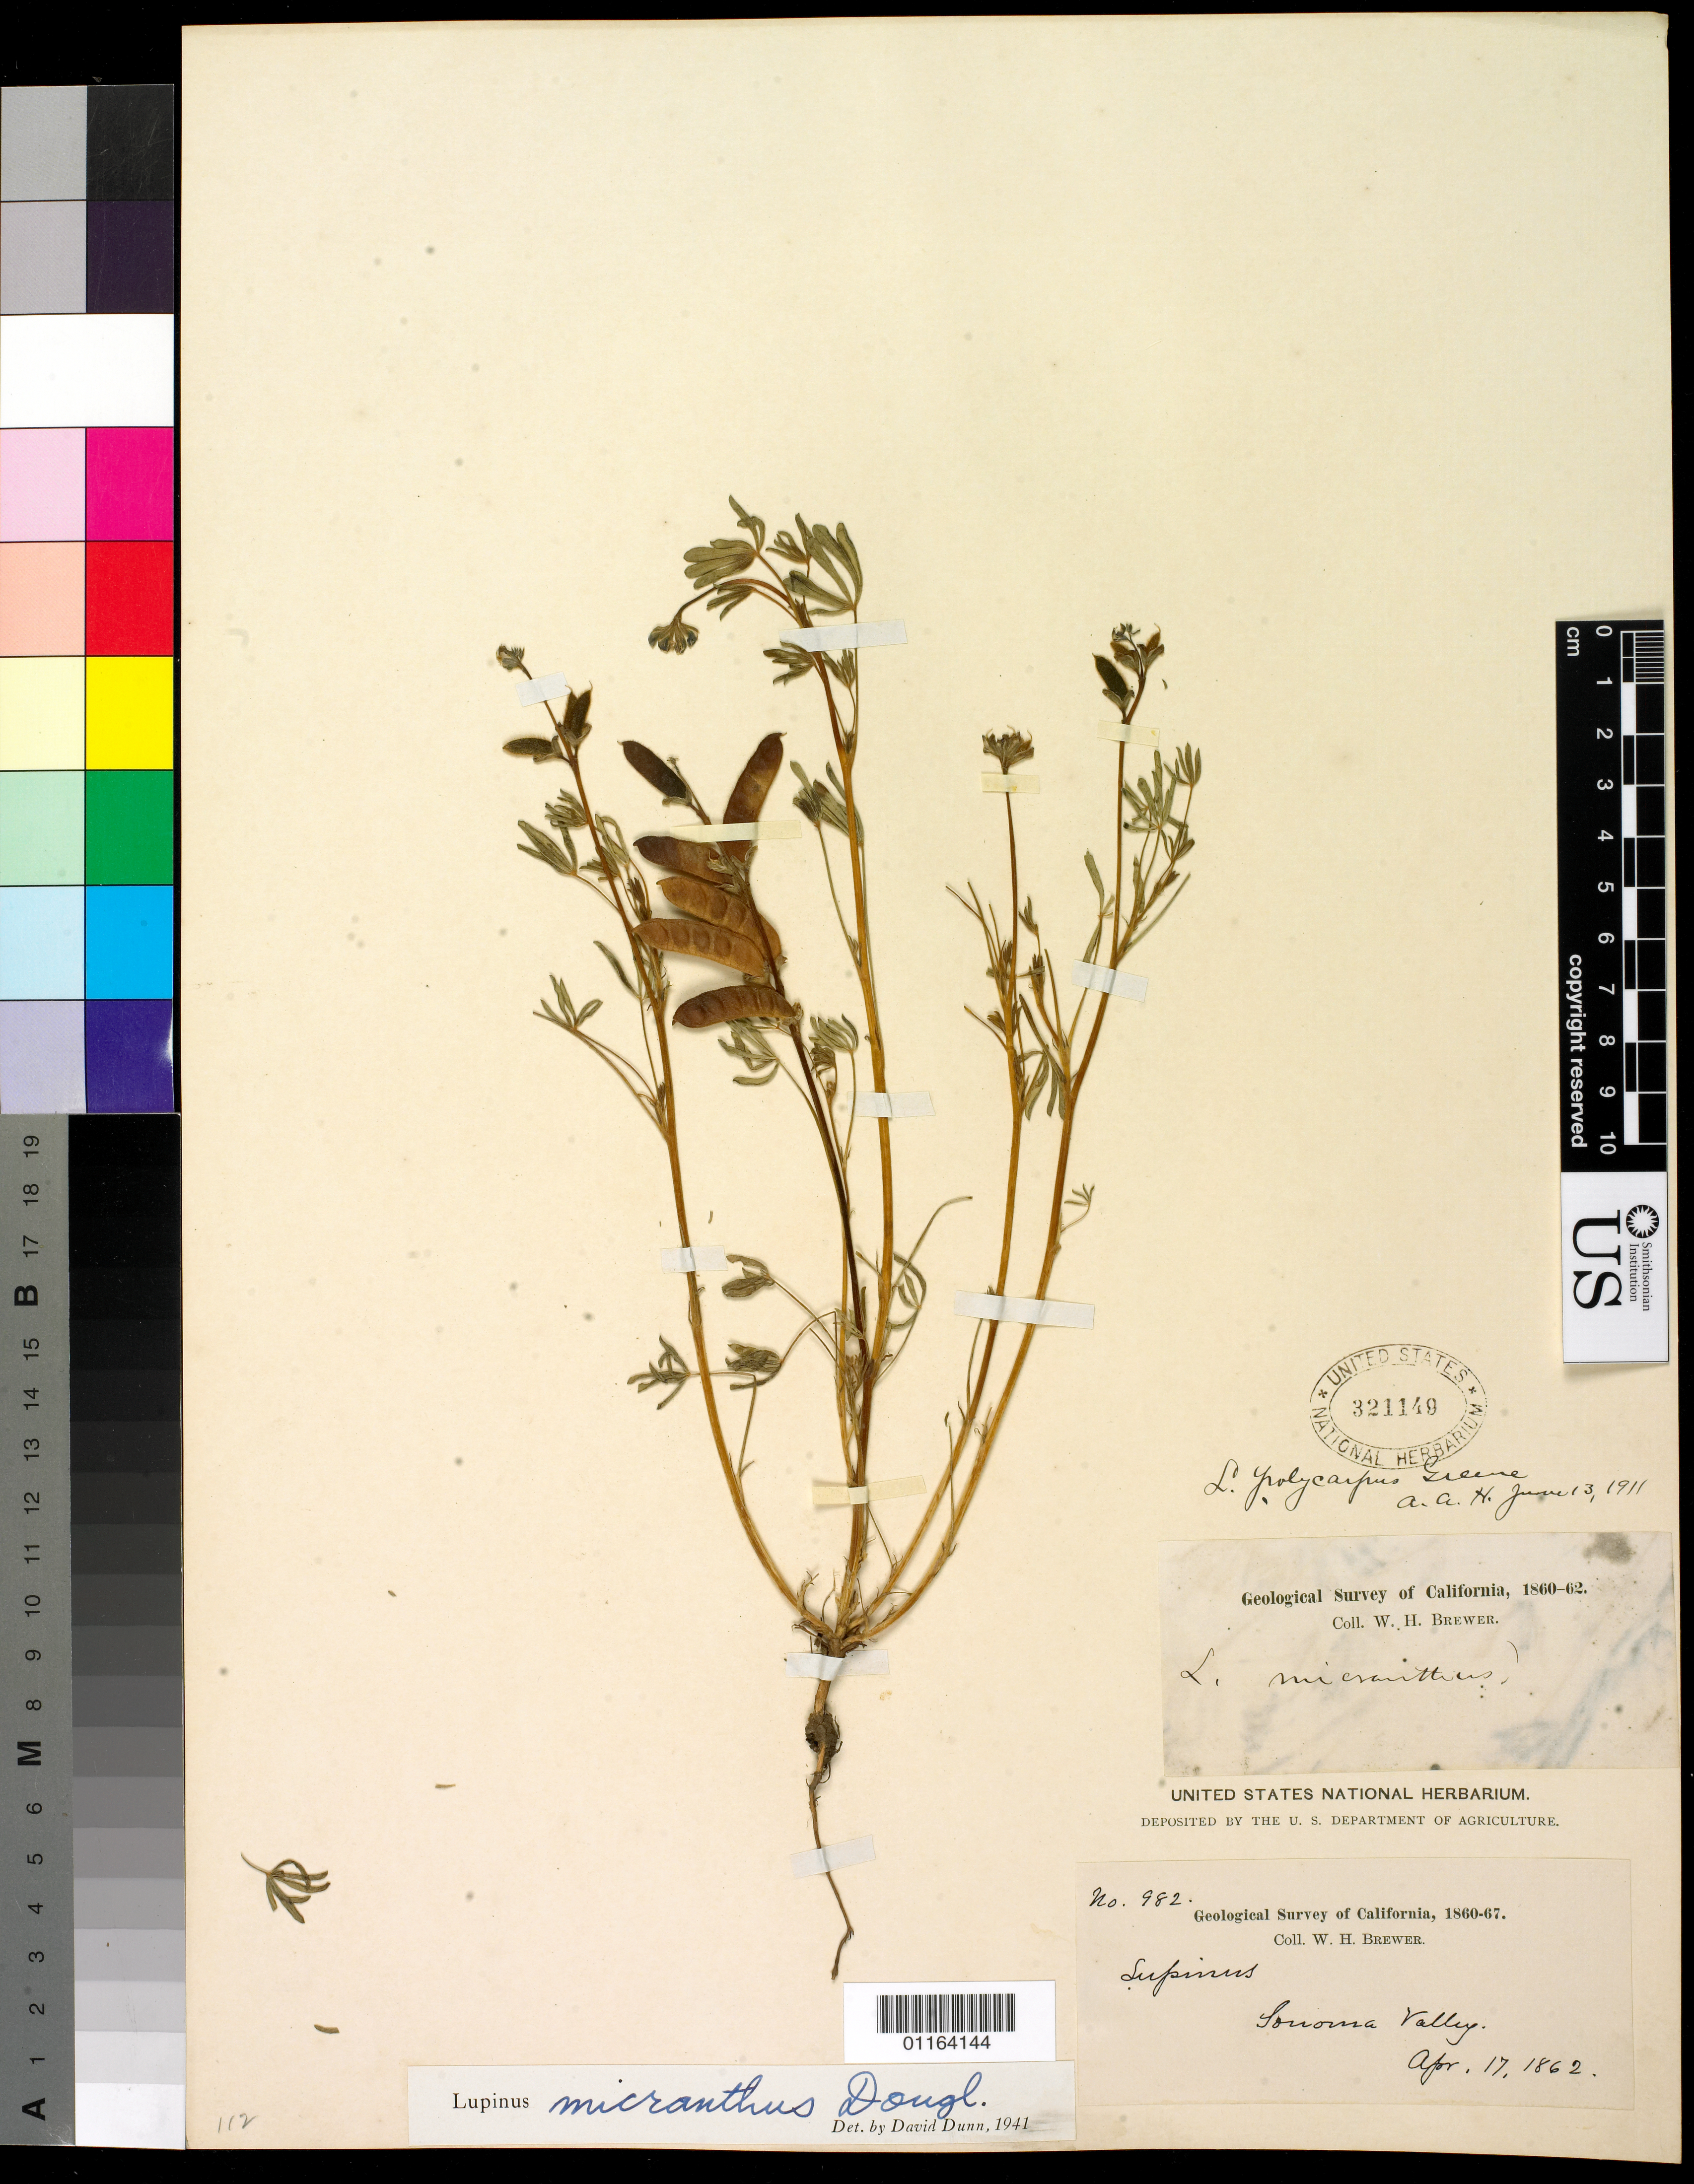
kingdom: Plantae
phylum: Tracheophyta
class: Magnoliopsida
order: Fabales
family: Fabaceae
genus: Lupinus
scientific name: Lupinus micranthus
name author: Douglas ex Lindl.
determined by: Dunn, D.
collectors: W. H. Brewer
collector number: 982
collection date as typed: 17 Apr 1862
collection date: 1862-04-17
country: United States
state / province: California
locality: Sonoma Valley.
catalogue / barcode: US 321149